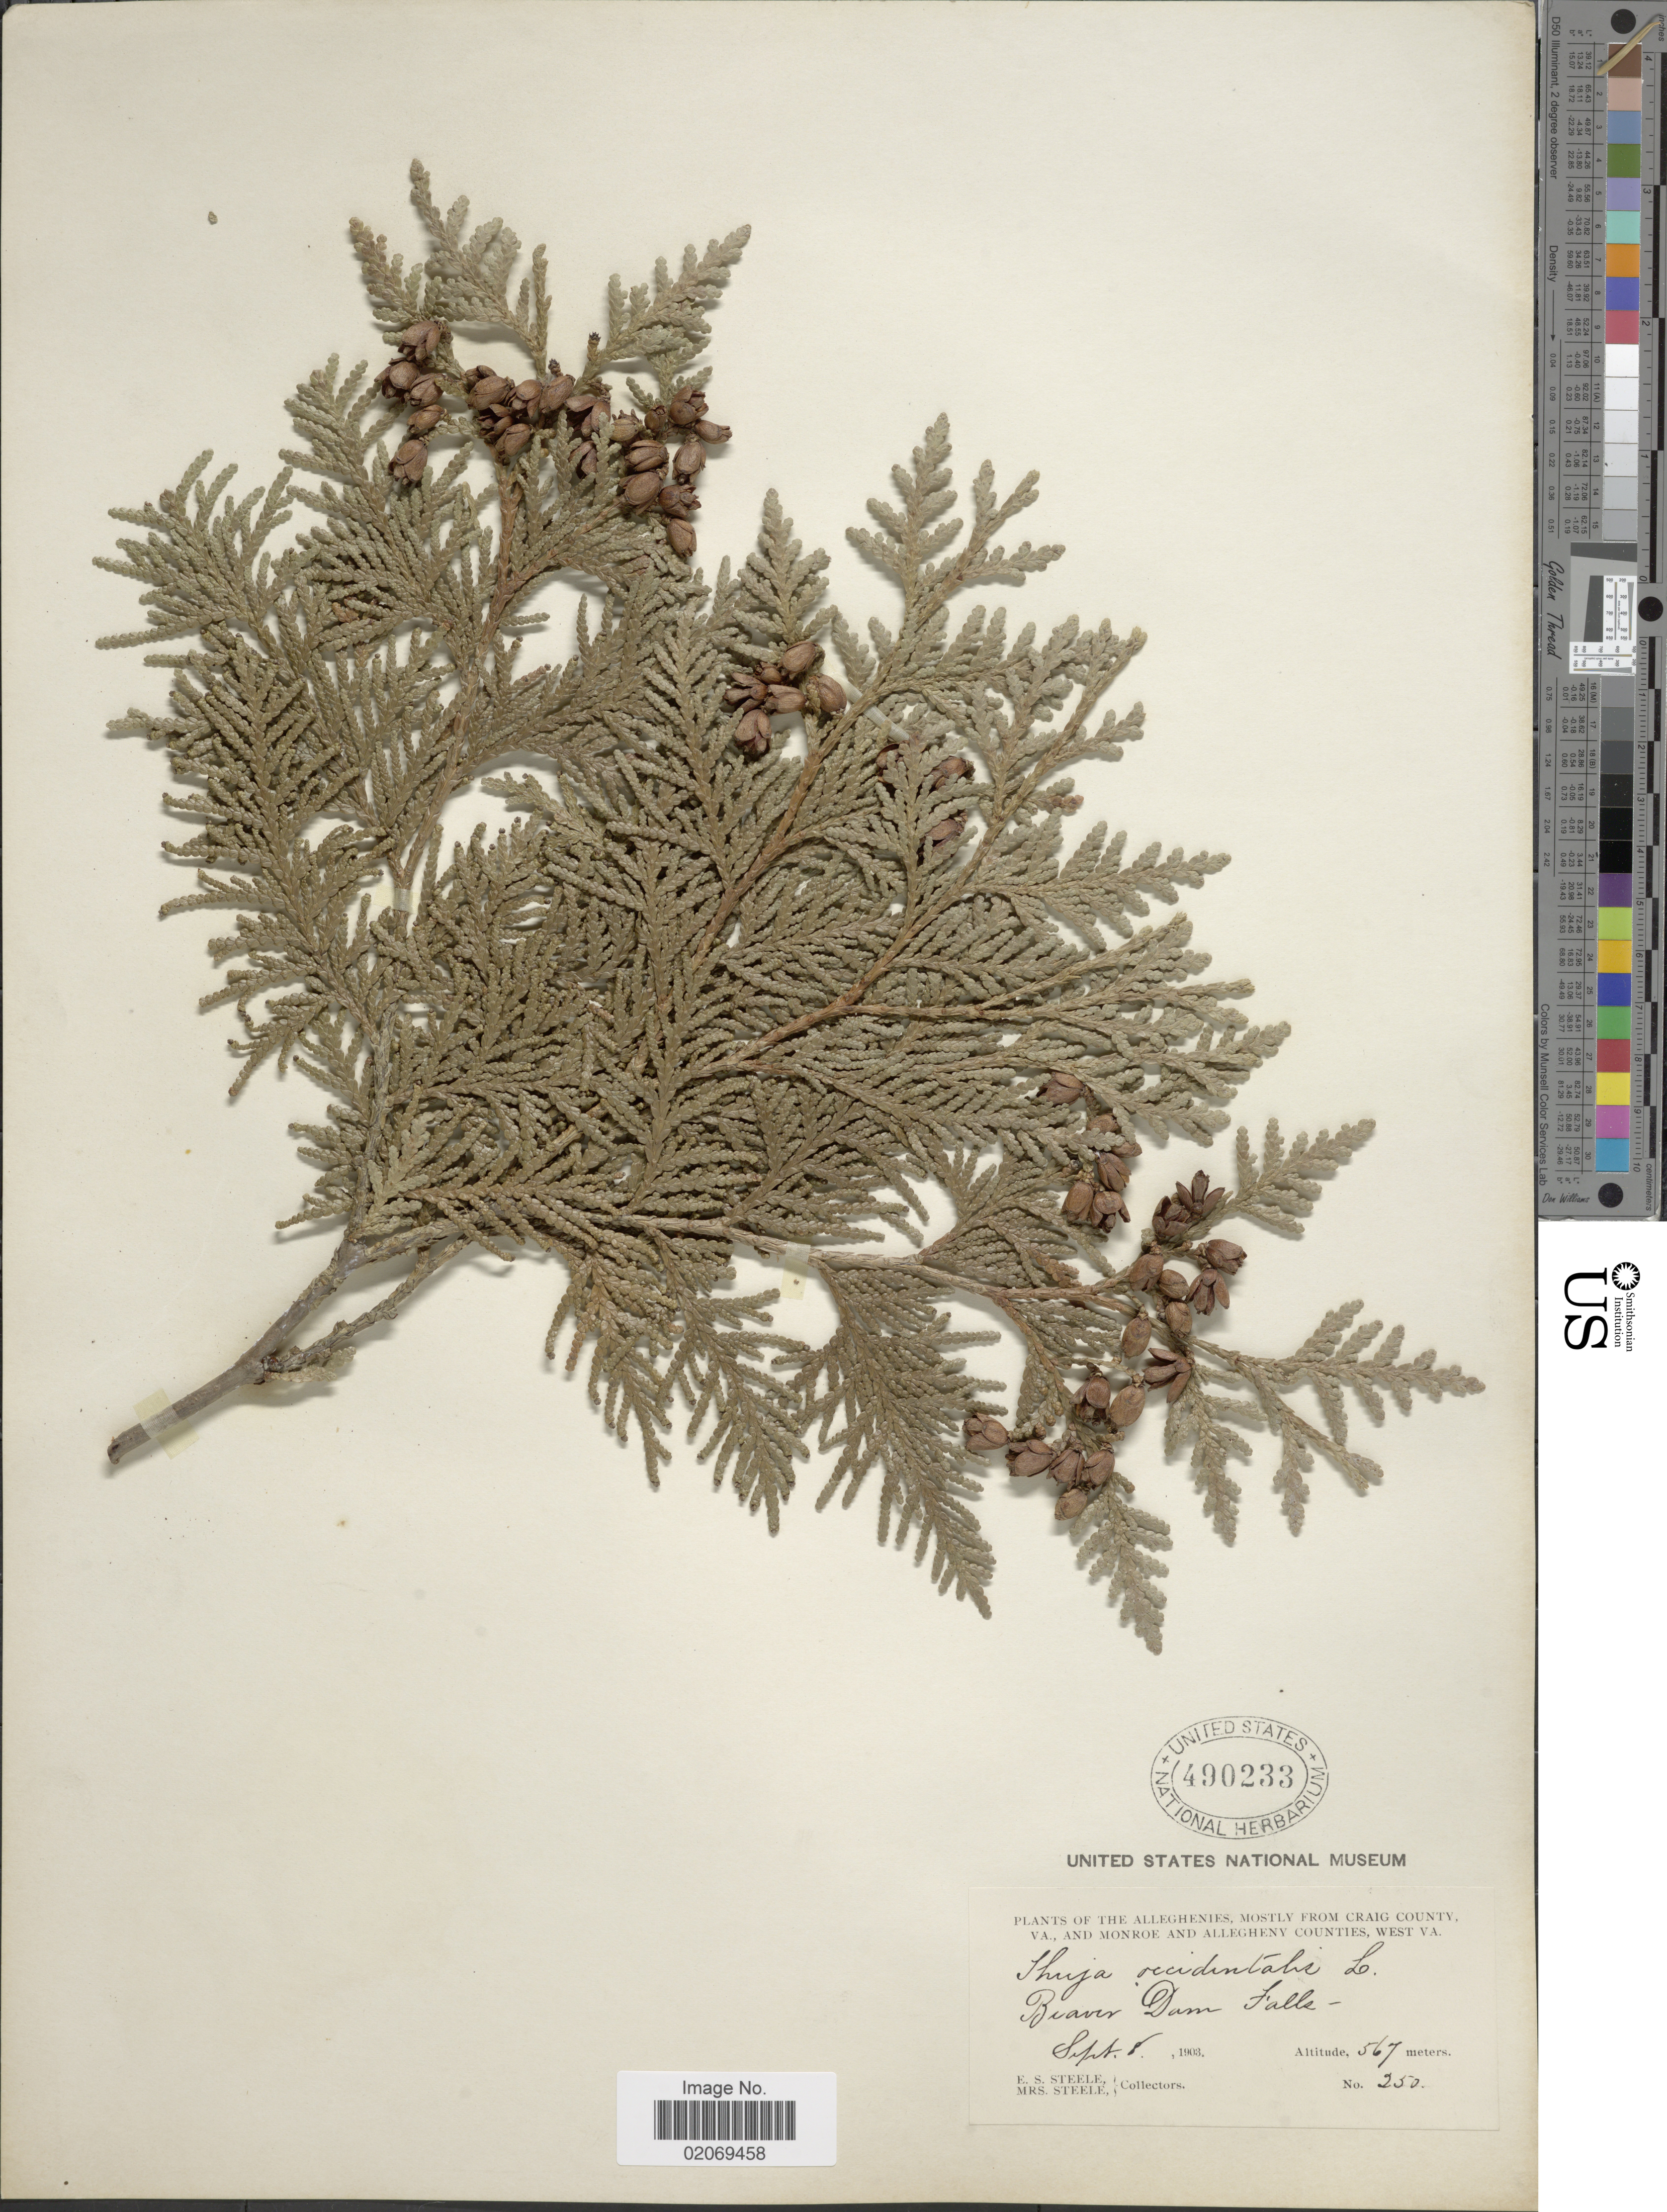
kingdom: Plantae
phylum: Tracheophyta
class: Pinopsida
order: Pinales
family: Cupressaceae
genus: Thuja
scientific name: Thuja occidentalis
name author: L.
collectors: E. Steele & Mrs. E. S. Steele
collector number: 250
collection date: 1903-09-08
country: United States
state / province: Virginia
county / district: Craig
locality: The Alleghenies, Mostly From Craig County, VA., and Monroe and Allegheny Counties, West Va, Beaver Dam Falls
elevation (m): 267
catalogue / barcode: US 490233